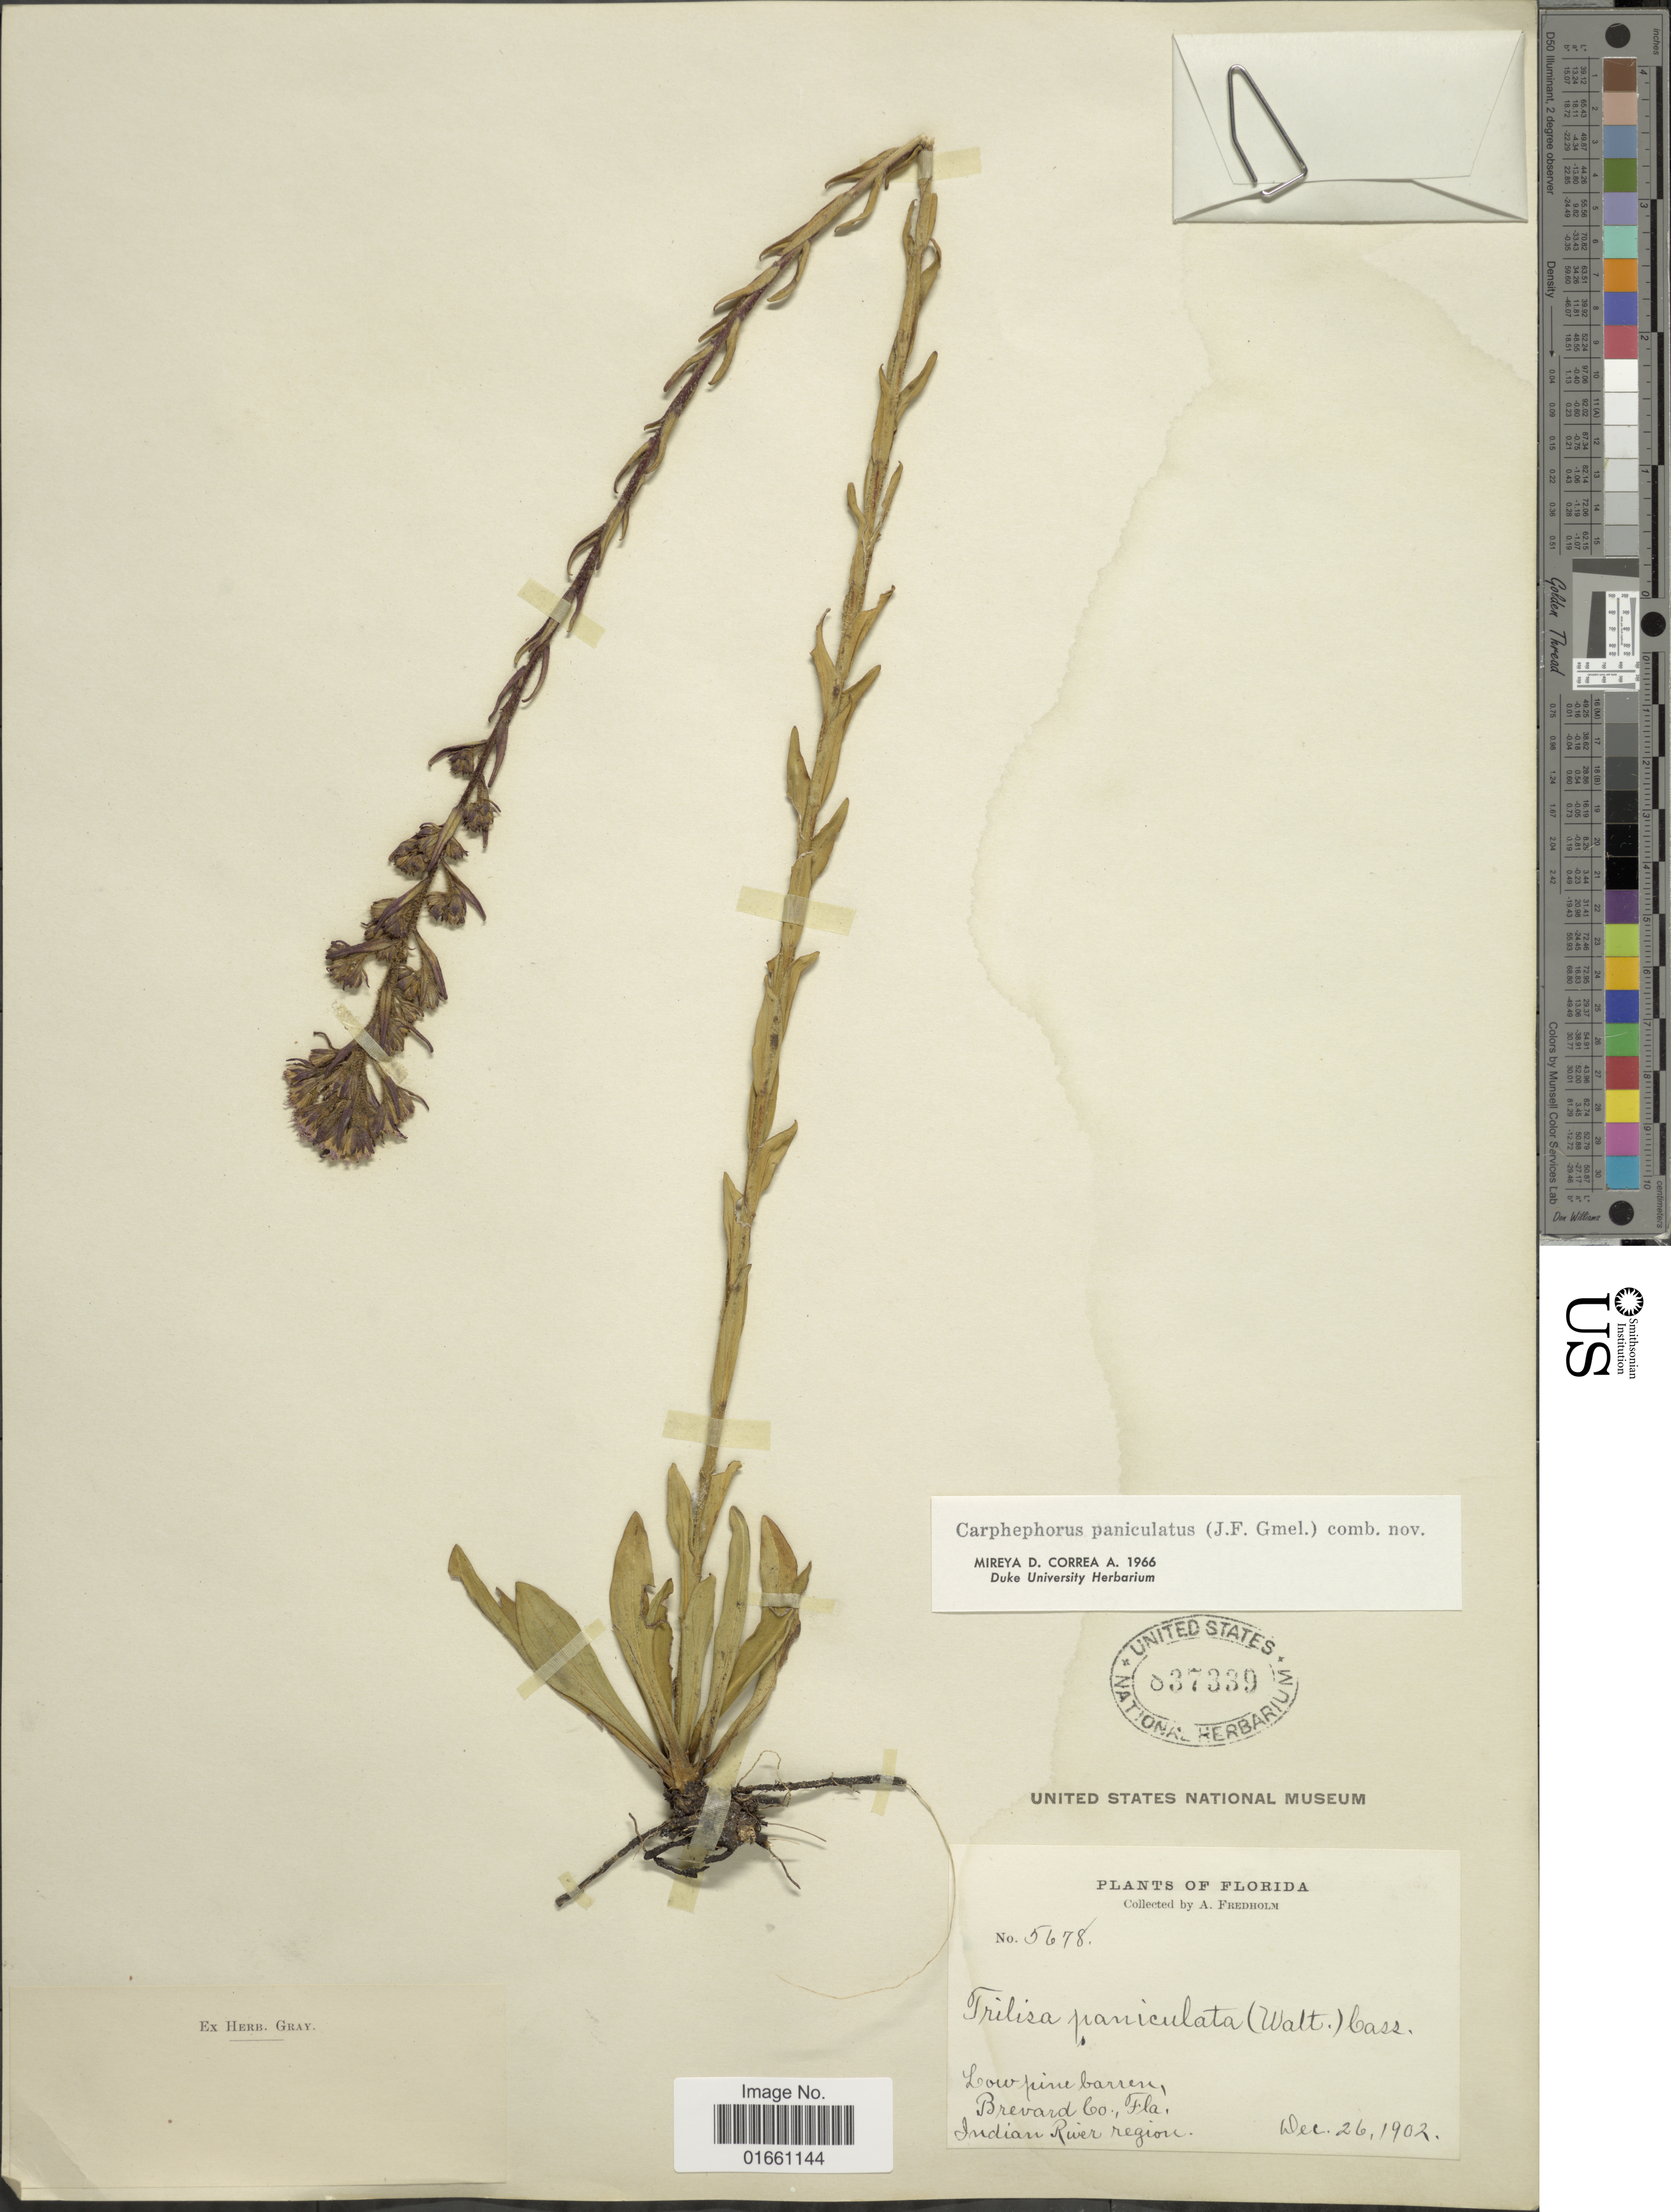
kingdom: Plantae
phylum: Tracheophyta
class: Magnoliopsida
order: Asterales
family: Asteraceae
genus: Trilisa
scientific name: Trilisa paniculata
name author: (J.F. Gmel.) Cass.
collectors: A. Fredholm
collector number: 5678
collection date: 1902-12-23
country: United States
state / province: Florida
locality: Low Pine Barren, Brevard Co, Indian River region.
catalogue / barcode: US 837339